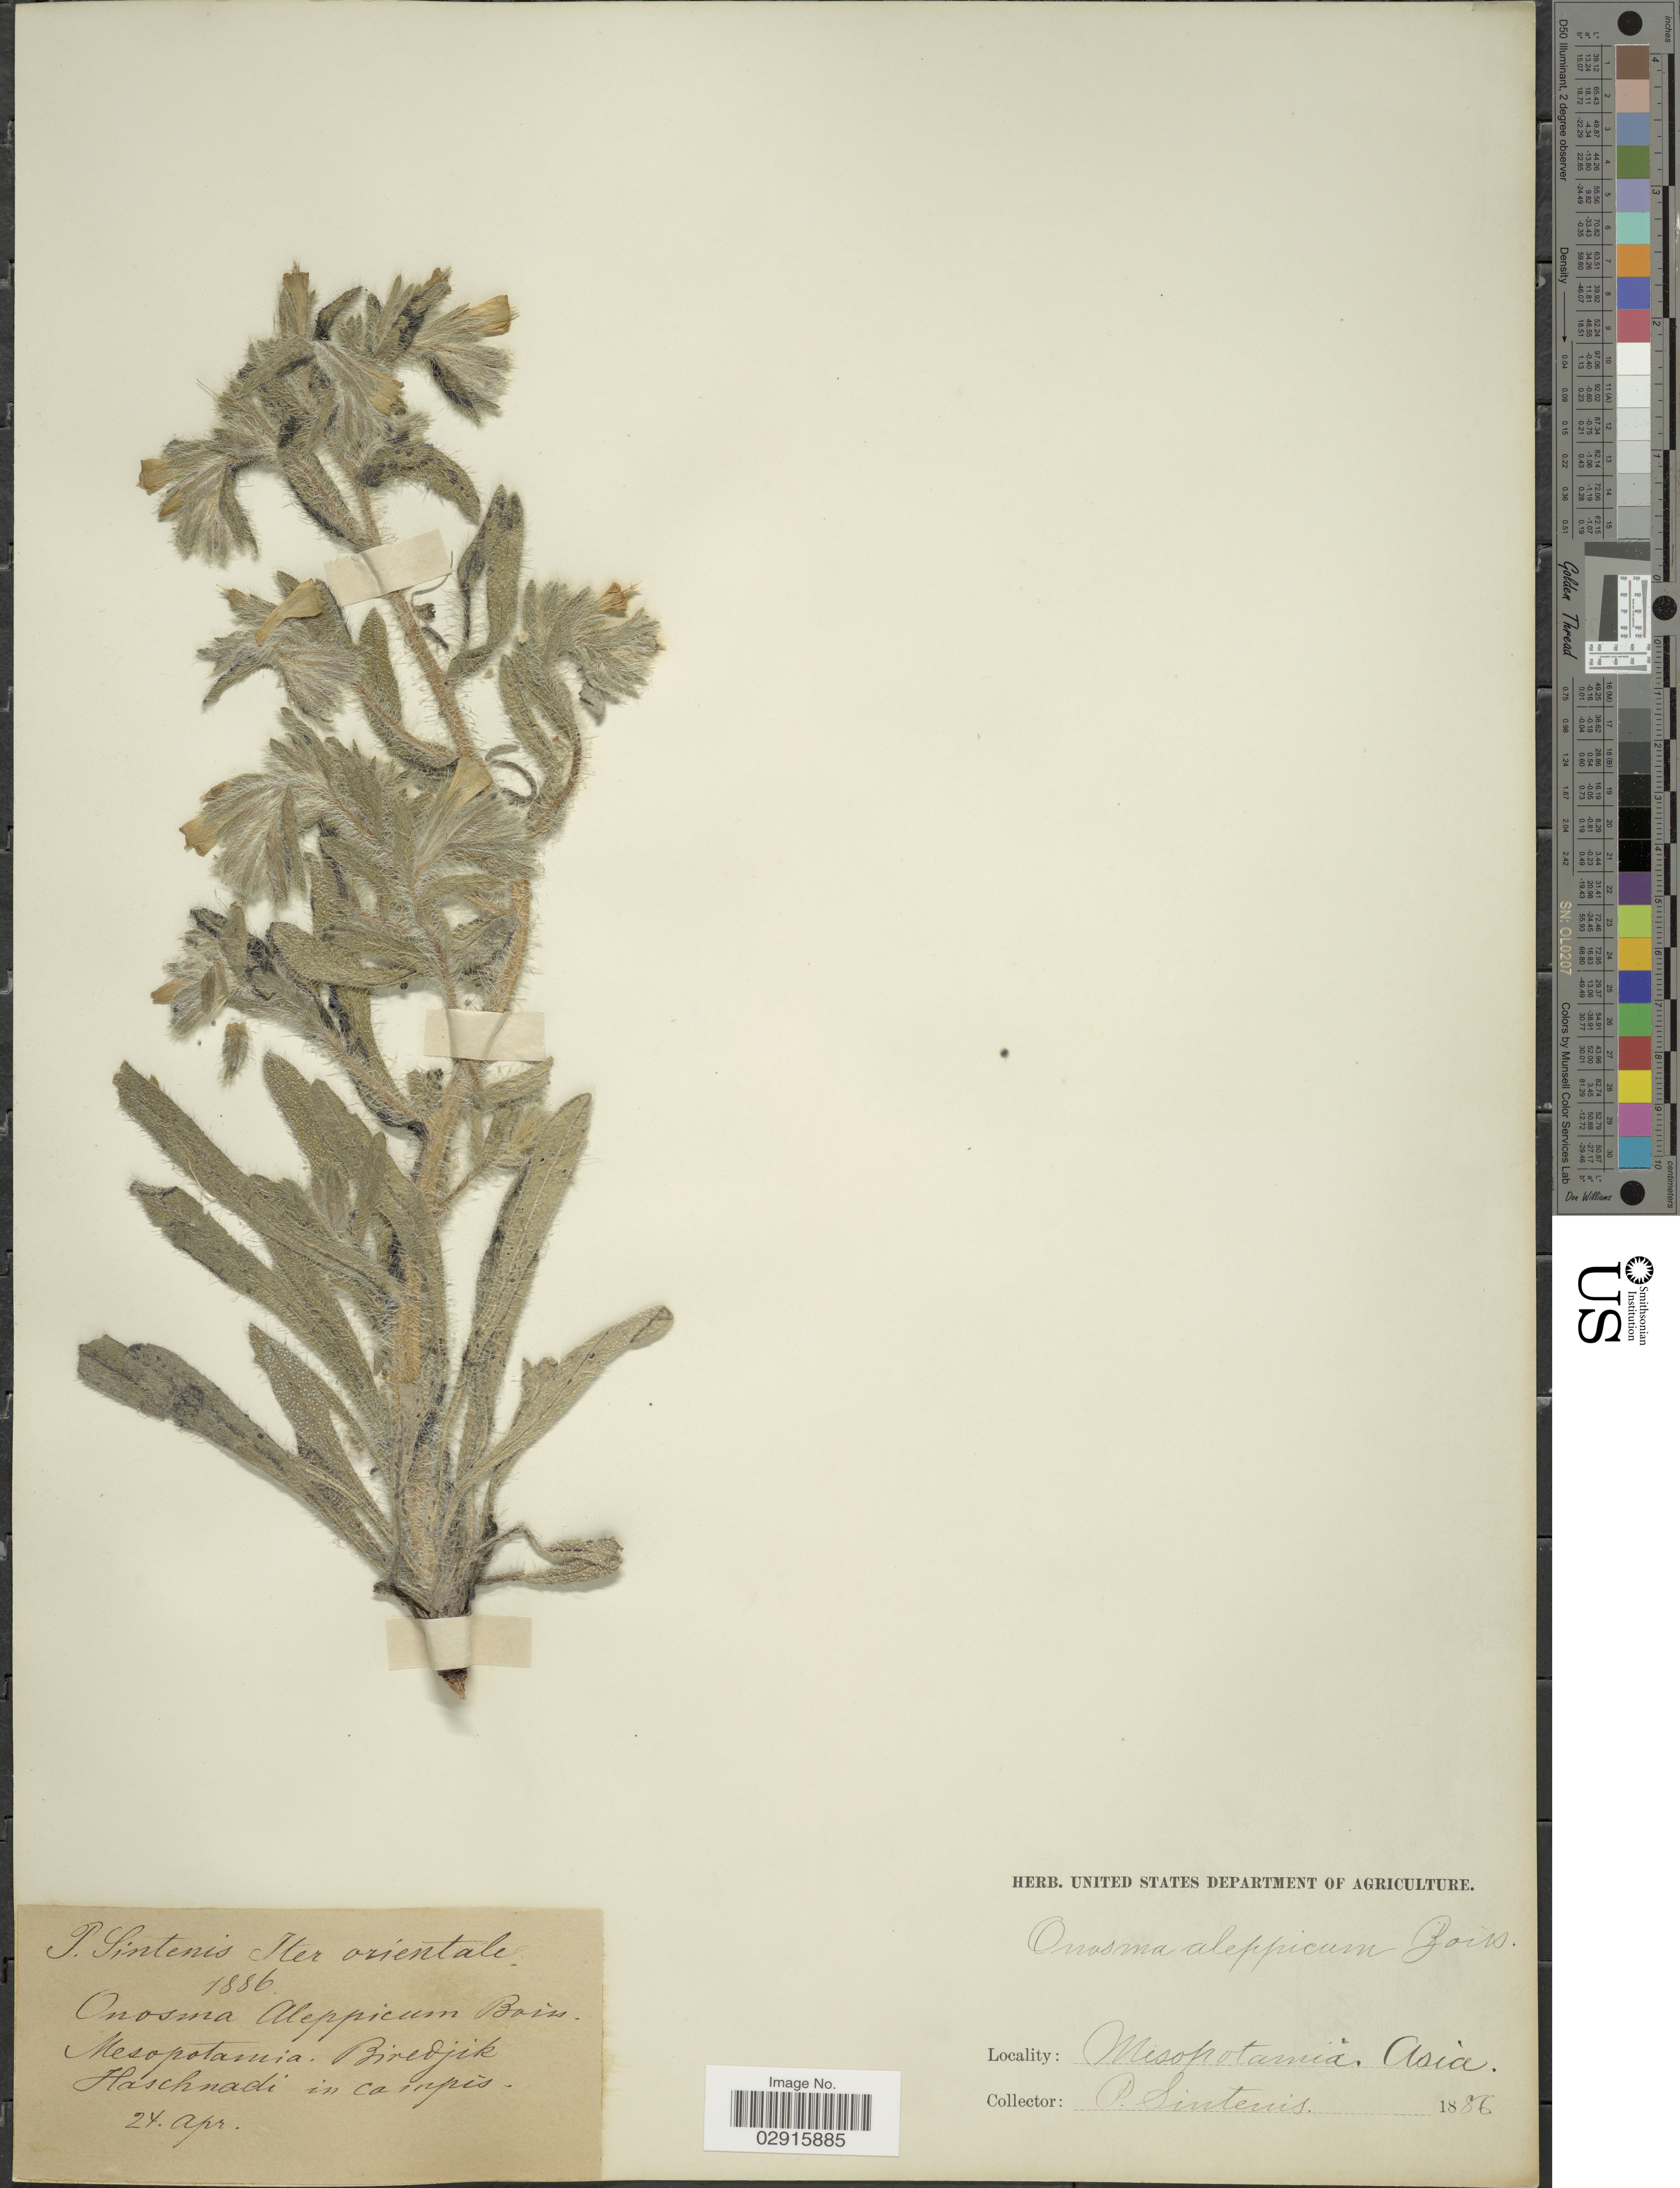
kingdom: Plantae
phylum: Tracheophyta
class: Magnoliopsida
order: Boraginales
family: Boraginaceae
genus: Onosma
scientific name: Onosma aleppica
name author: Boiss.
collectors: P. Sintenis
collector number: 468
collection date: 1888-04-24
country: Turkey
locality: Iter Orientale, Mesopotamia, Asia, Biredjik, Haschnadi in campis.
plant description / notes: This collection is part of Paul Sintenis' “Iter Orientale 1888” trip, and the collector number is 468.